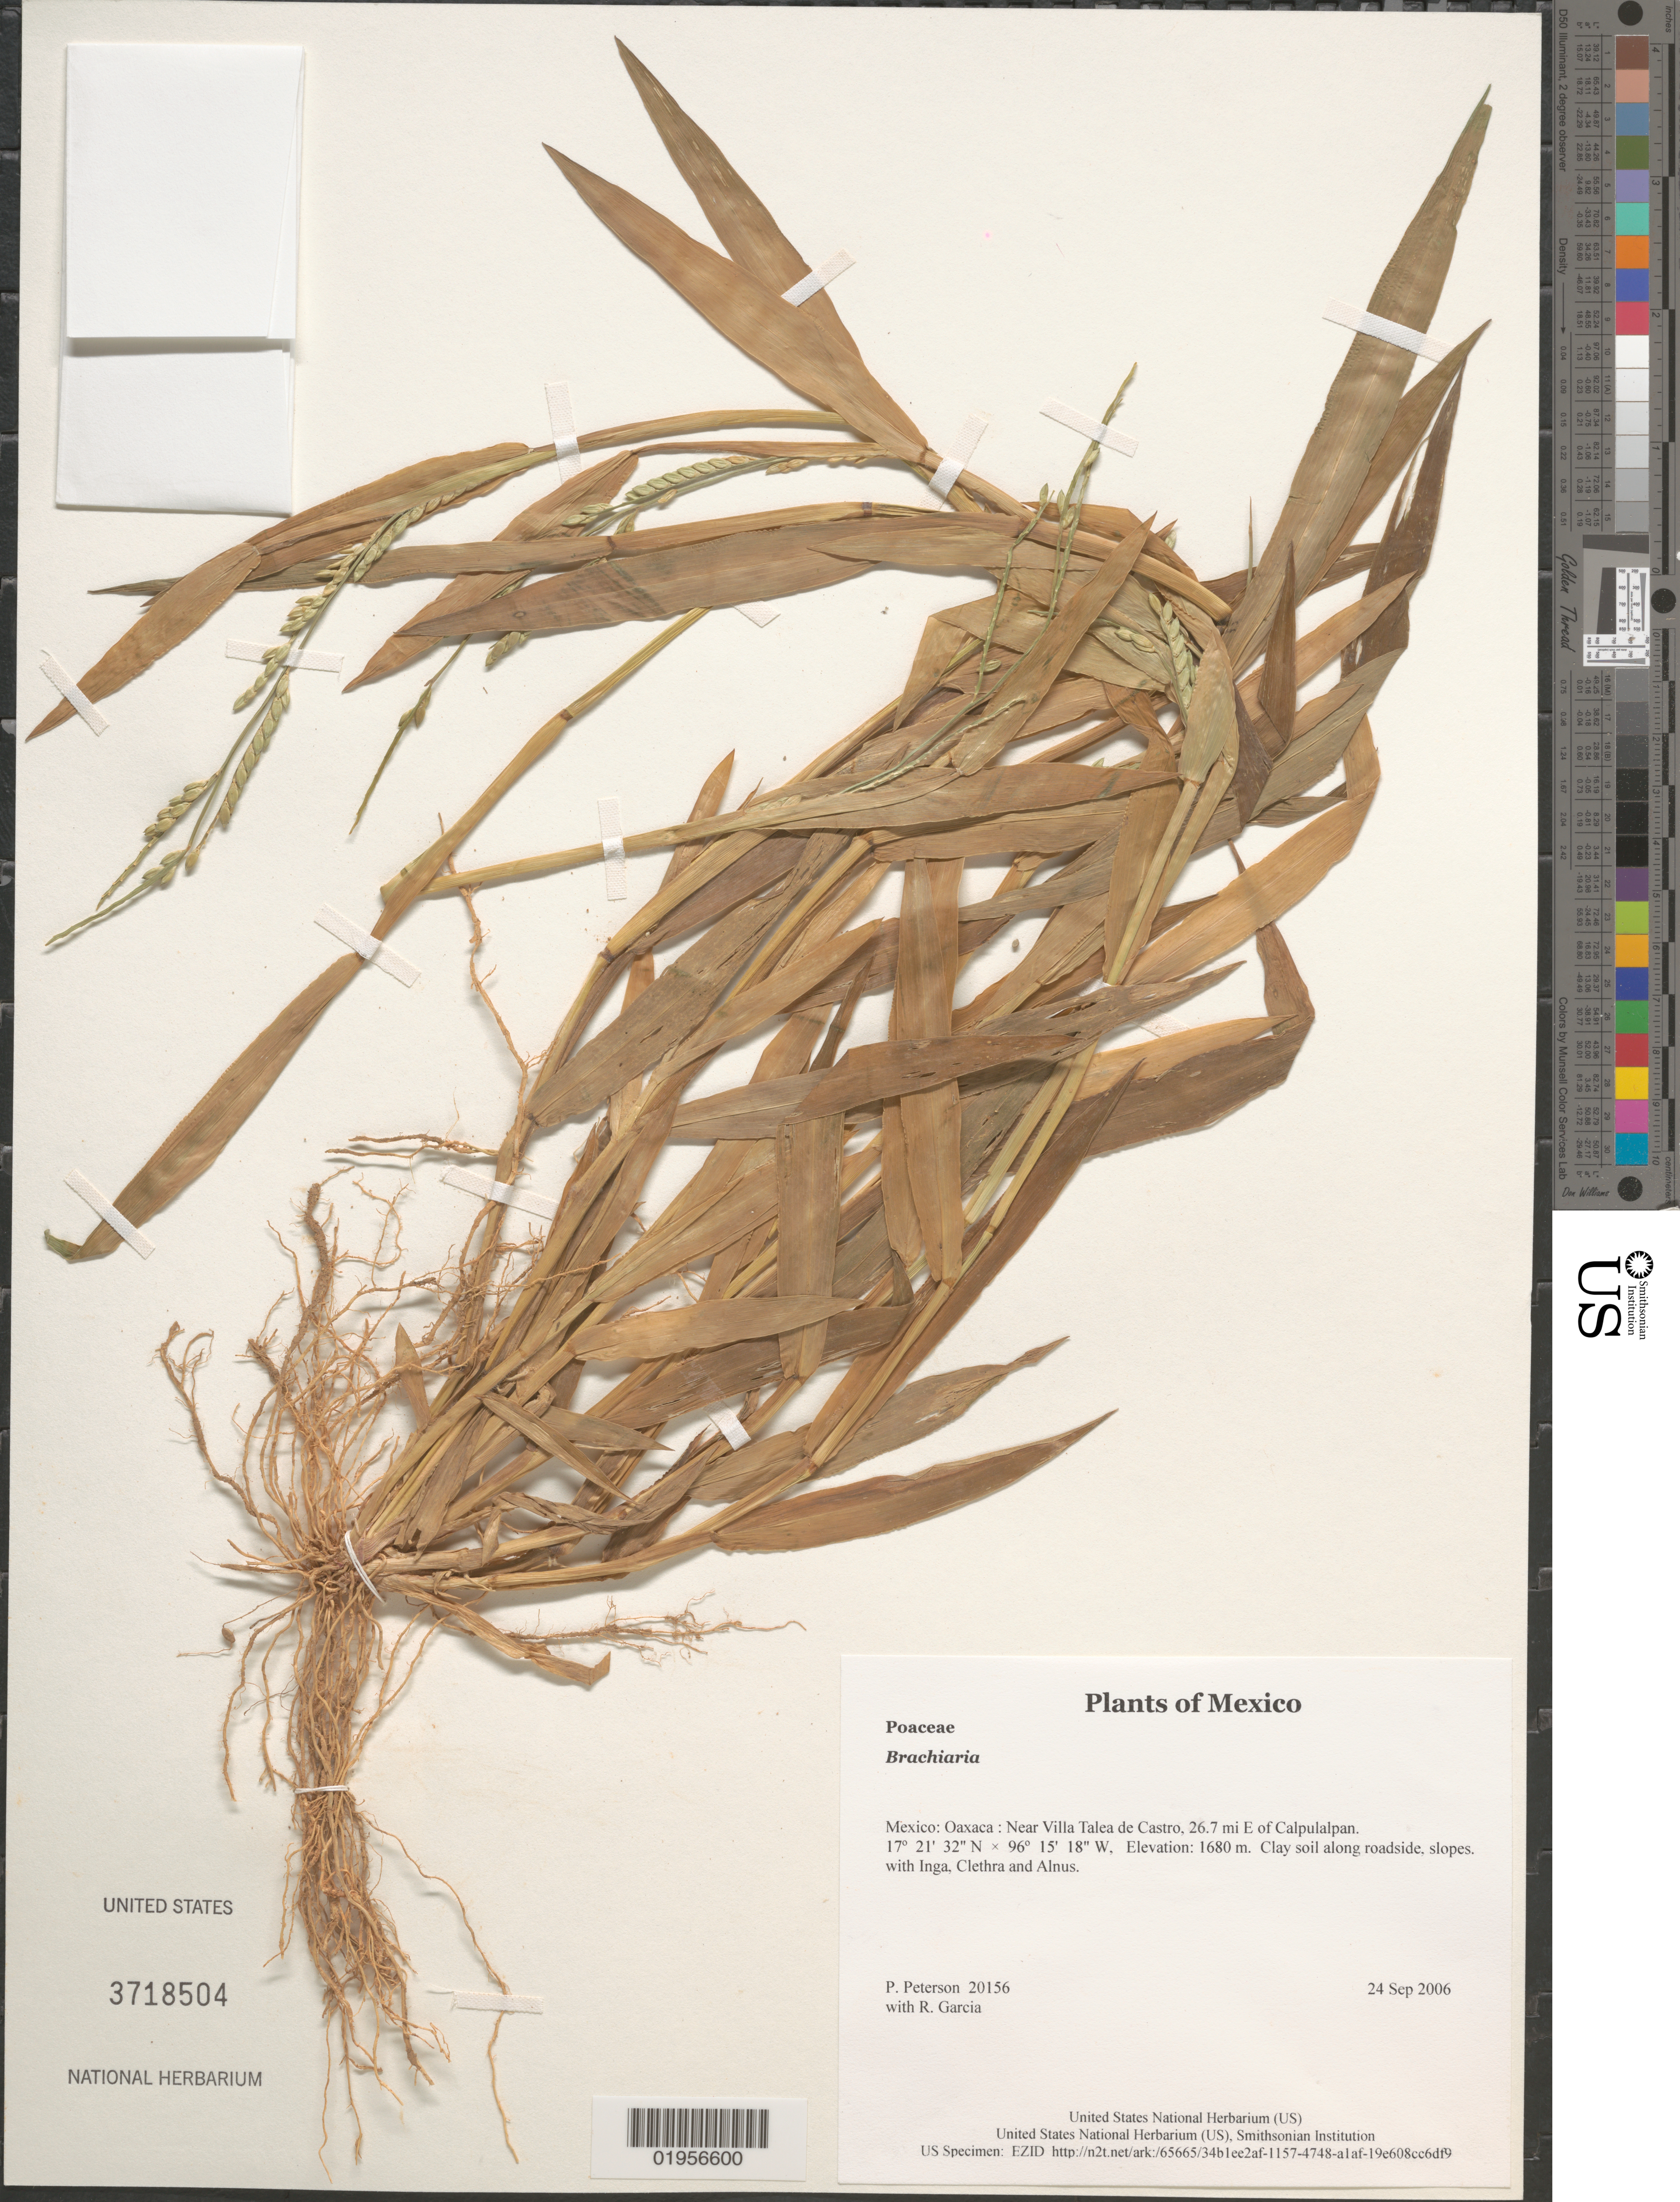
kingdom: Plantae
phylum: Tracheophyta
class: Liliopsida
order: Poales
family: Poaceae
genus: Brachiaria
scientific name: Brachiaria sp.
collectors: P. M. Peterson & R. Garcia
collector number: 20156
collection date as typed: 24 Sep 2006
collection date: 2006-09-24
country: Mexico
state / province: Oaxaca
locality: Near Villa Talea de Castro, 26.7 mi E of Calpulalpan.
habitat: Clay soil along roadside, slopes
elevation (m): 1680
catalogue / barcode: US 3718504